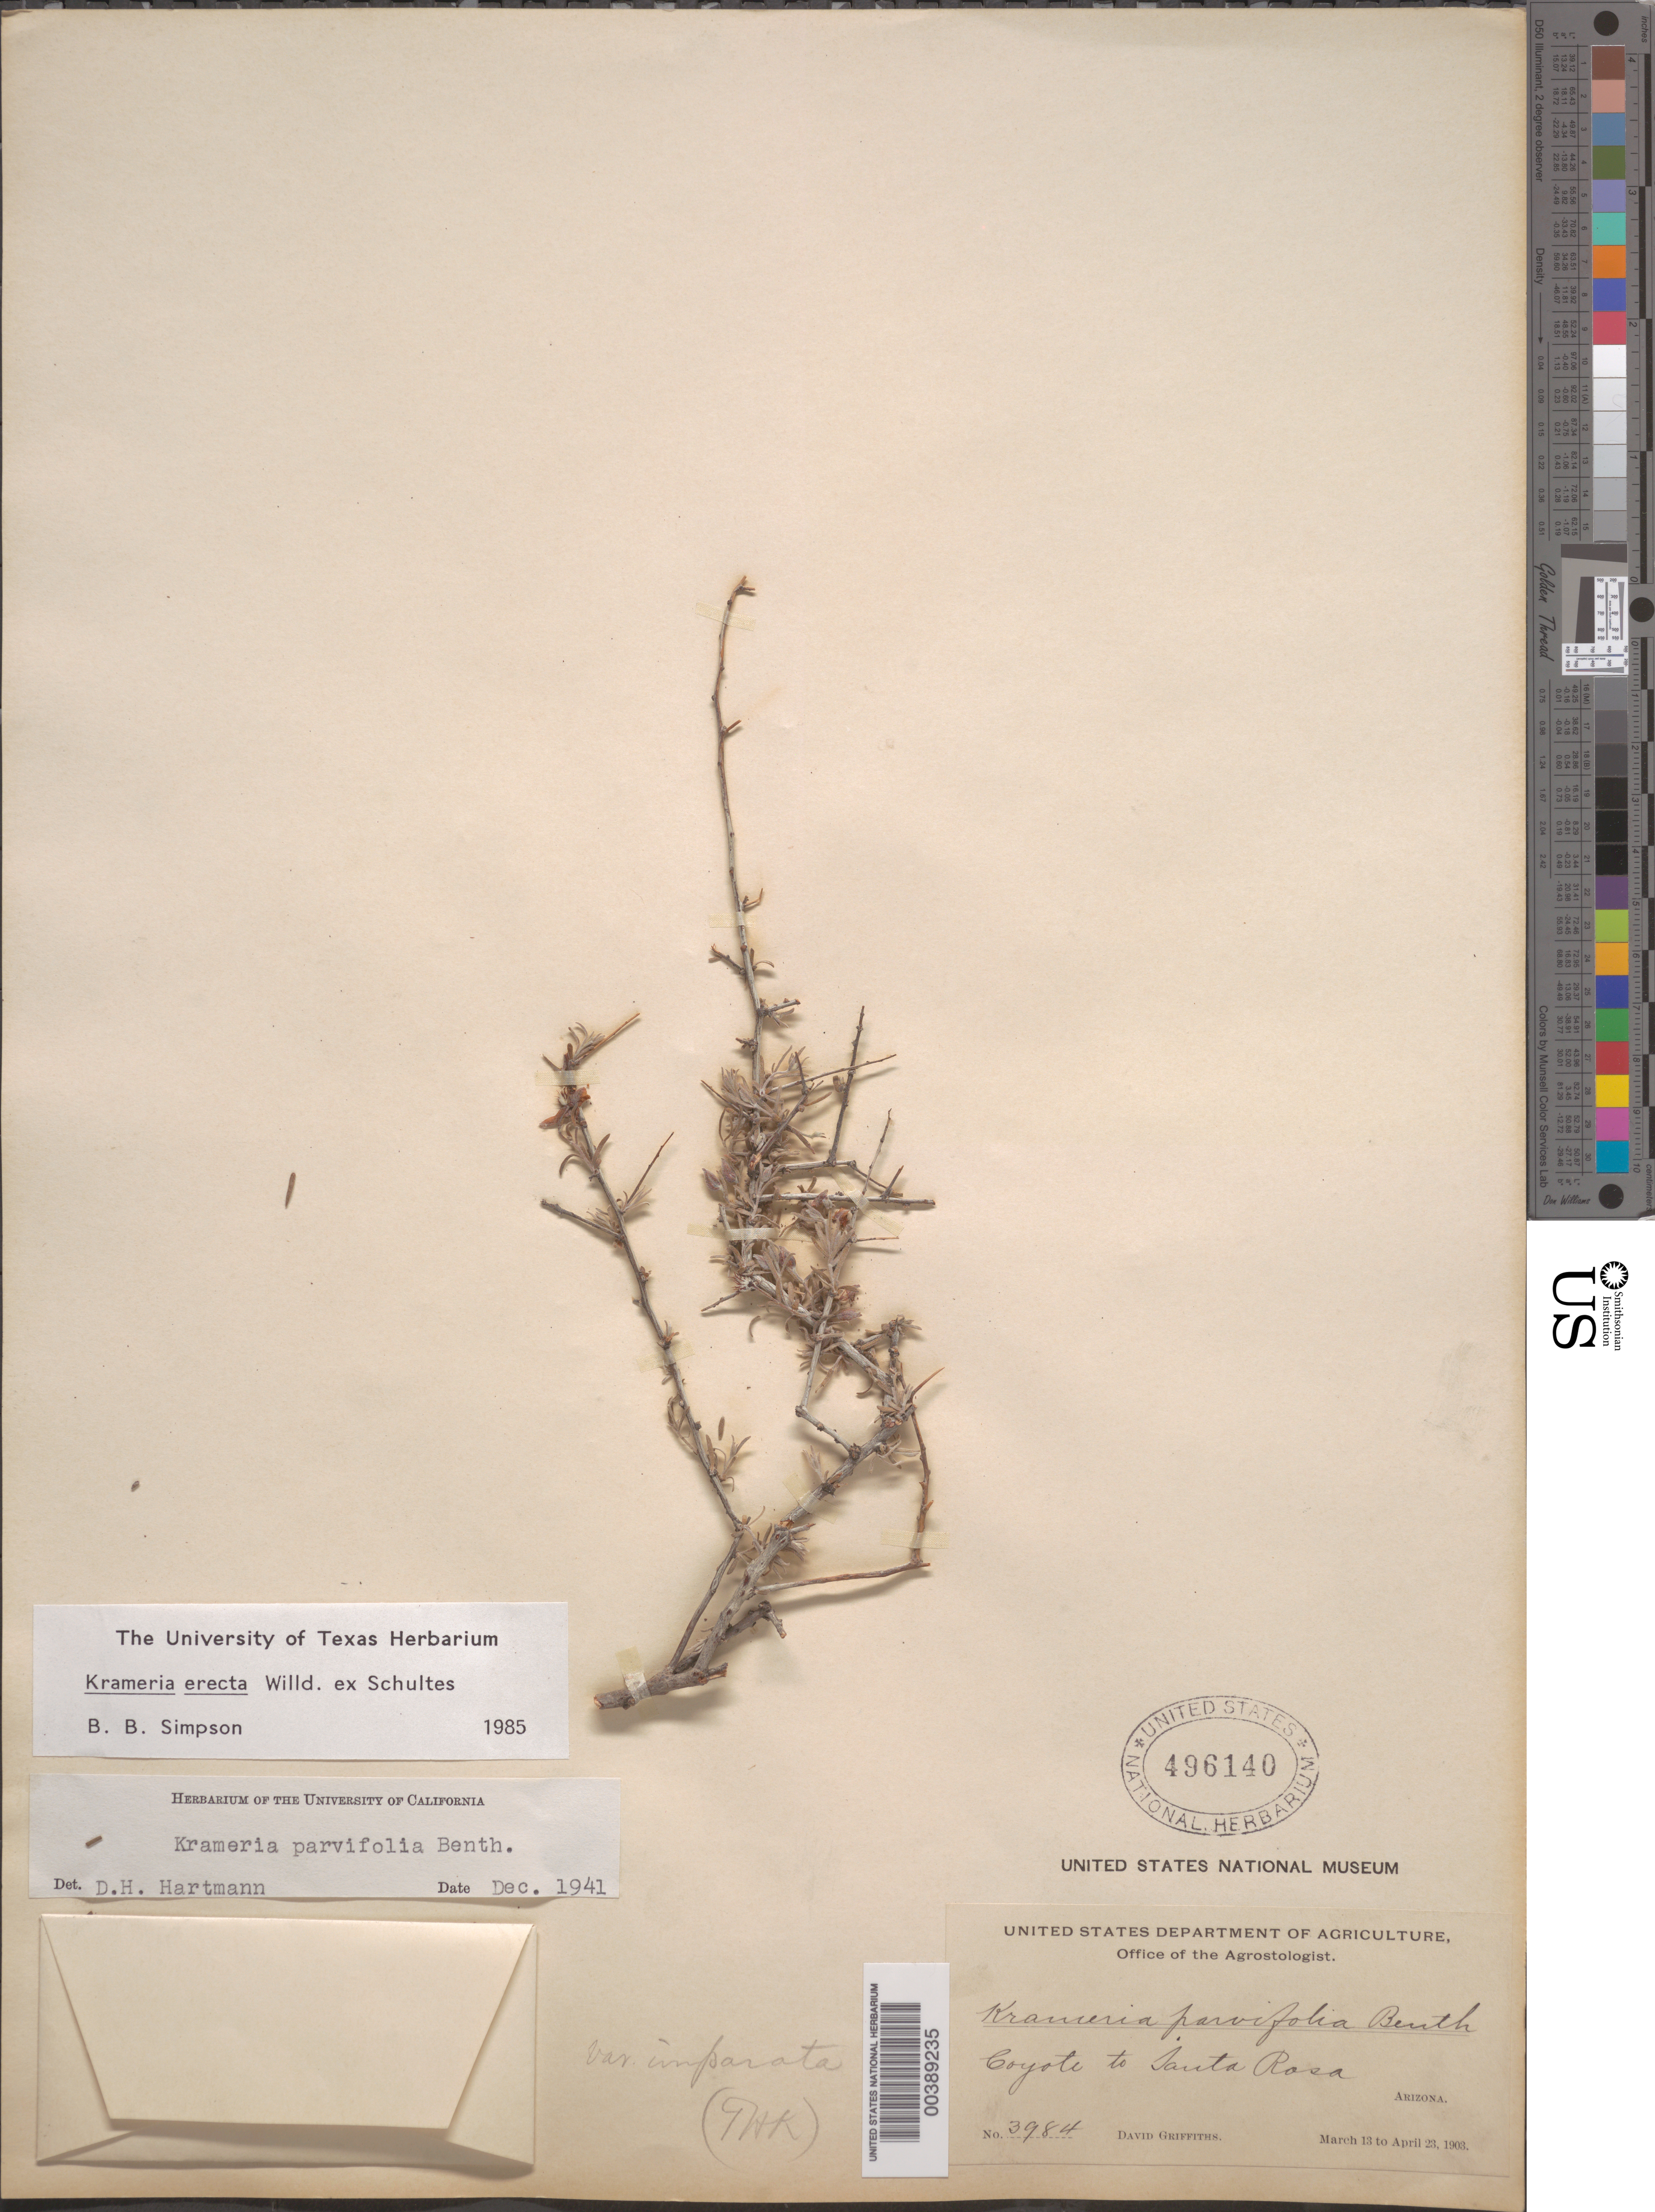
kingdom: Plantae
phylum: Tracheophyta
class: Magnoliopsida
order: Zygophyllales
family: Krameriaceae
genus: Krameria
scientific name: Krameria erecta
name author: Willd. ex Schult.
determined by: Simpson, B. B.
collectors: D. Griffiths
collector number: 3984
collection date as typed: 13 Mar 1903 to 23 Apr 1903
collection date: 1903-03-13/1903-04-23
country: United States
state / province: Arizona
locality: Coyote to Santa Rosa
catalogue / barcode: US 496140